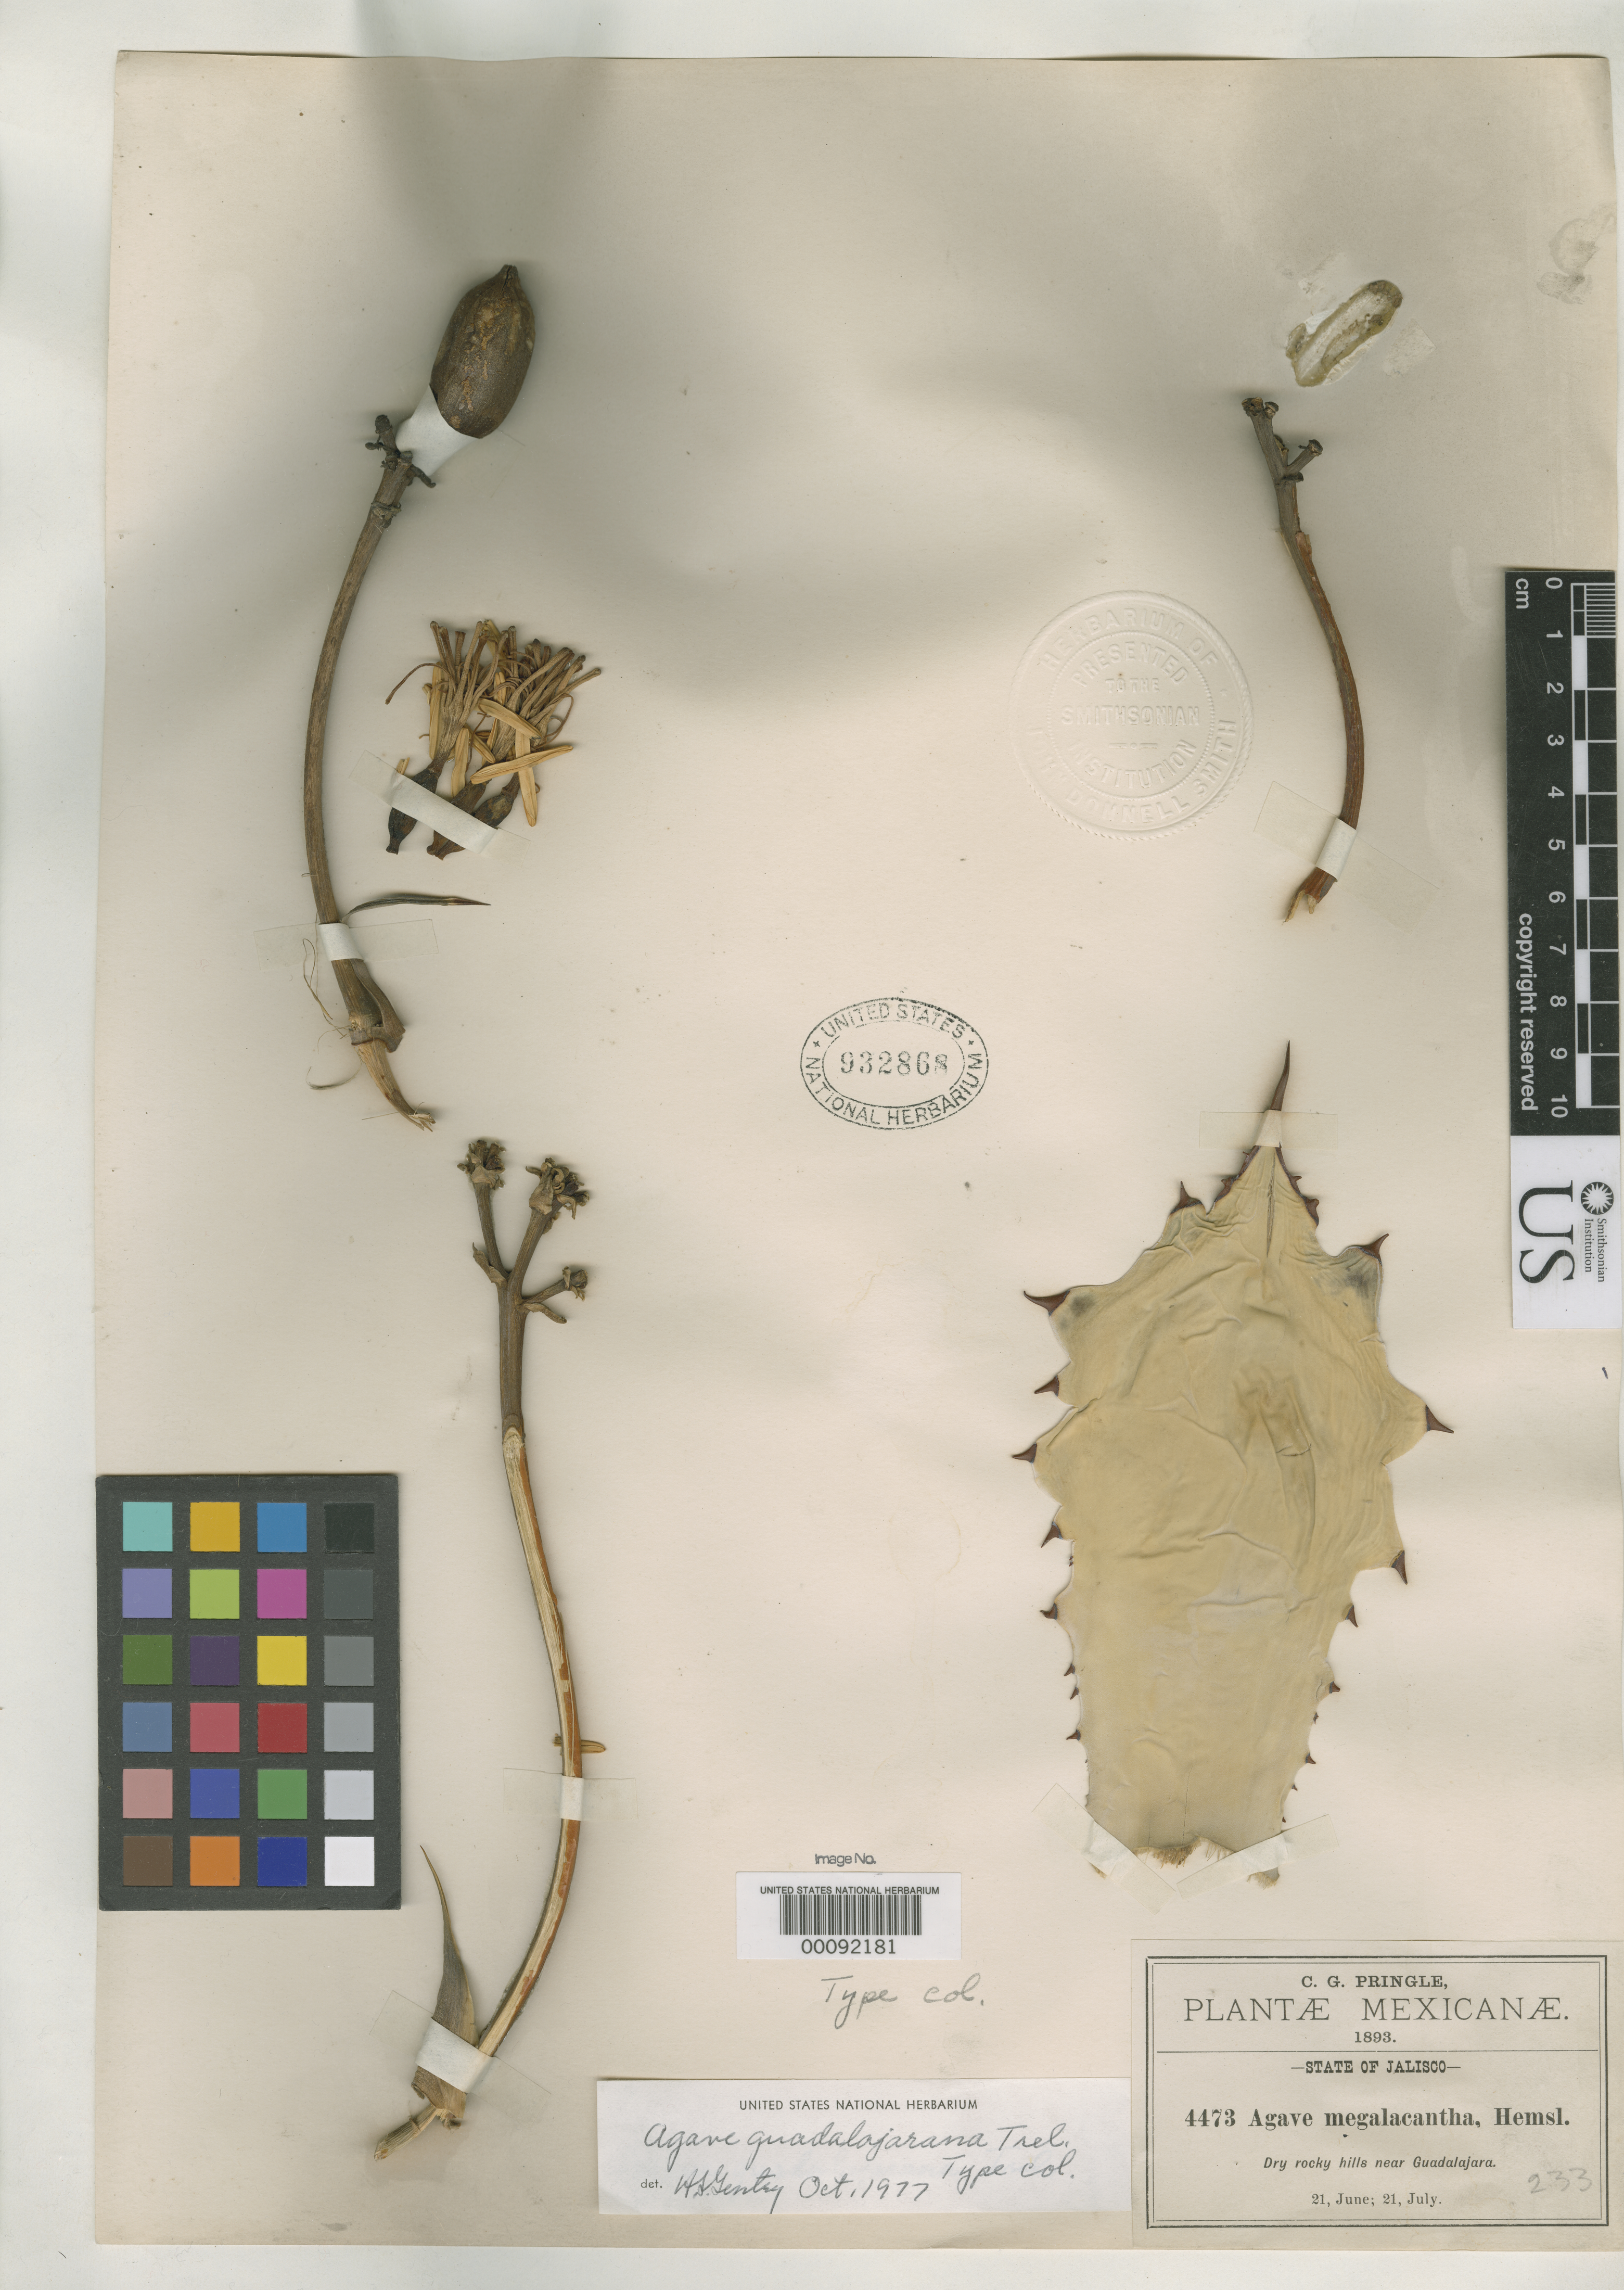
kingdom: Plantae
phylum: Tracheophyta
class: Liliopsida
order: Asparagales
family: Asparagaceae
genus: Agave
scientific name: Agave guadalajarana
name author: Trel.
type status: Isotype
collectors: C. G. Pringle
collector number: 4473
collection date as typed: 21 Jun 1893 to 21 Jul 1893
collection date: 1893-06-21/1893-07-21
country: Mexico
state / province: Jalisco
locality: Near Guadalajara.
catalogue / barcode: US 932868